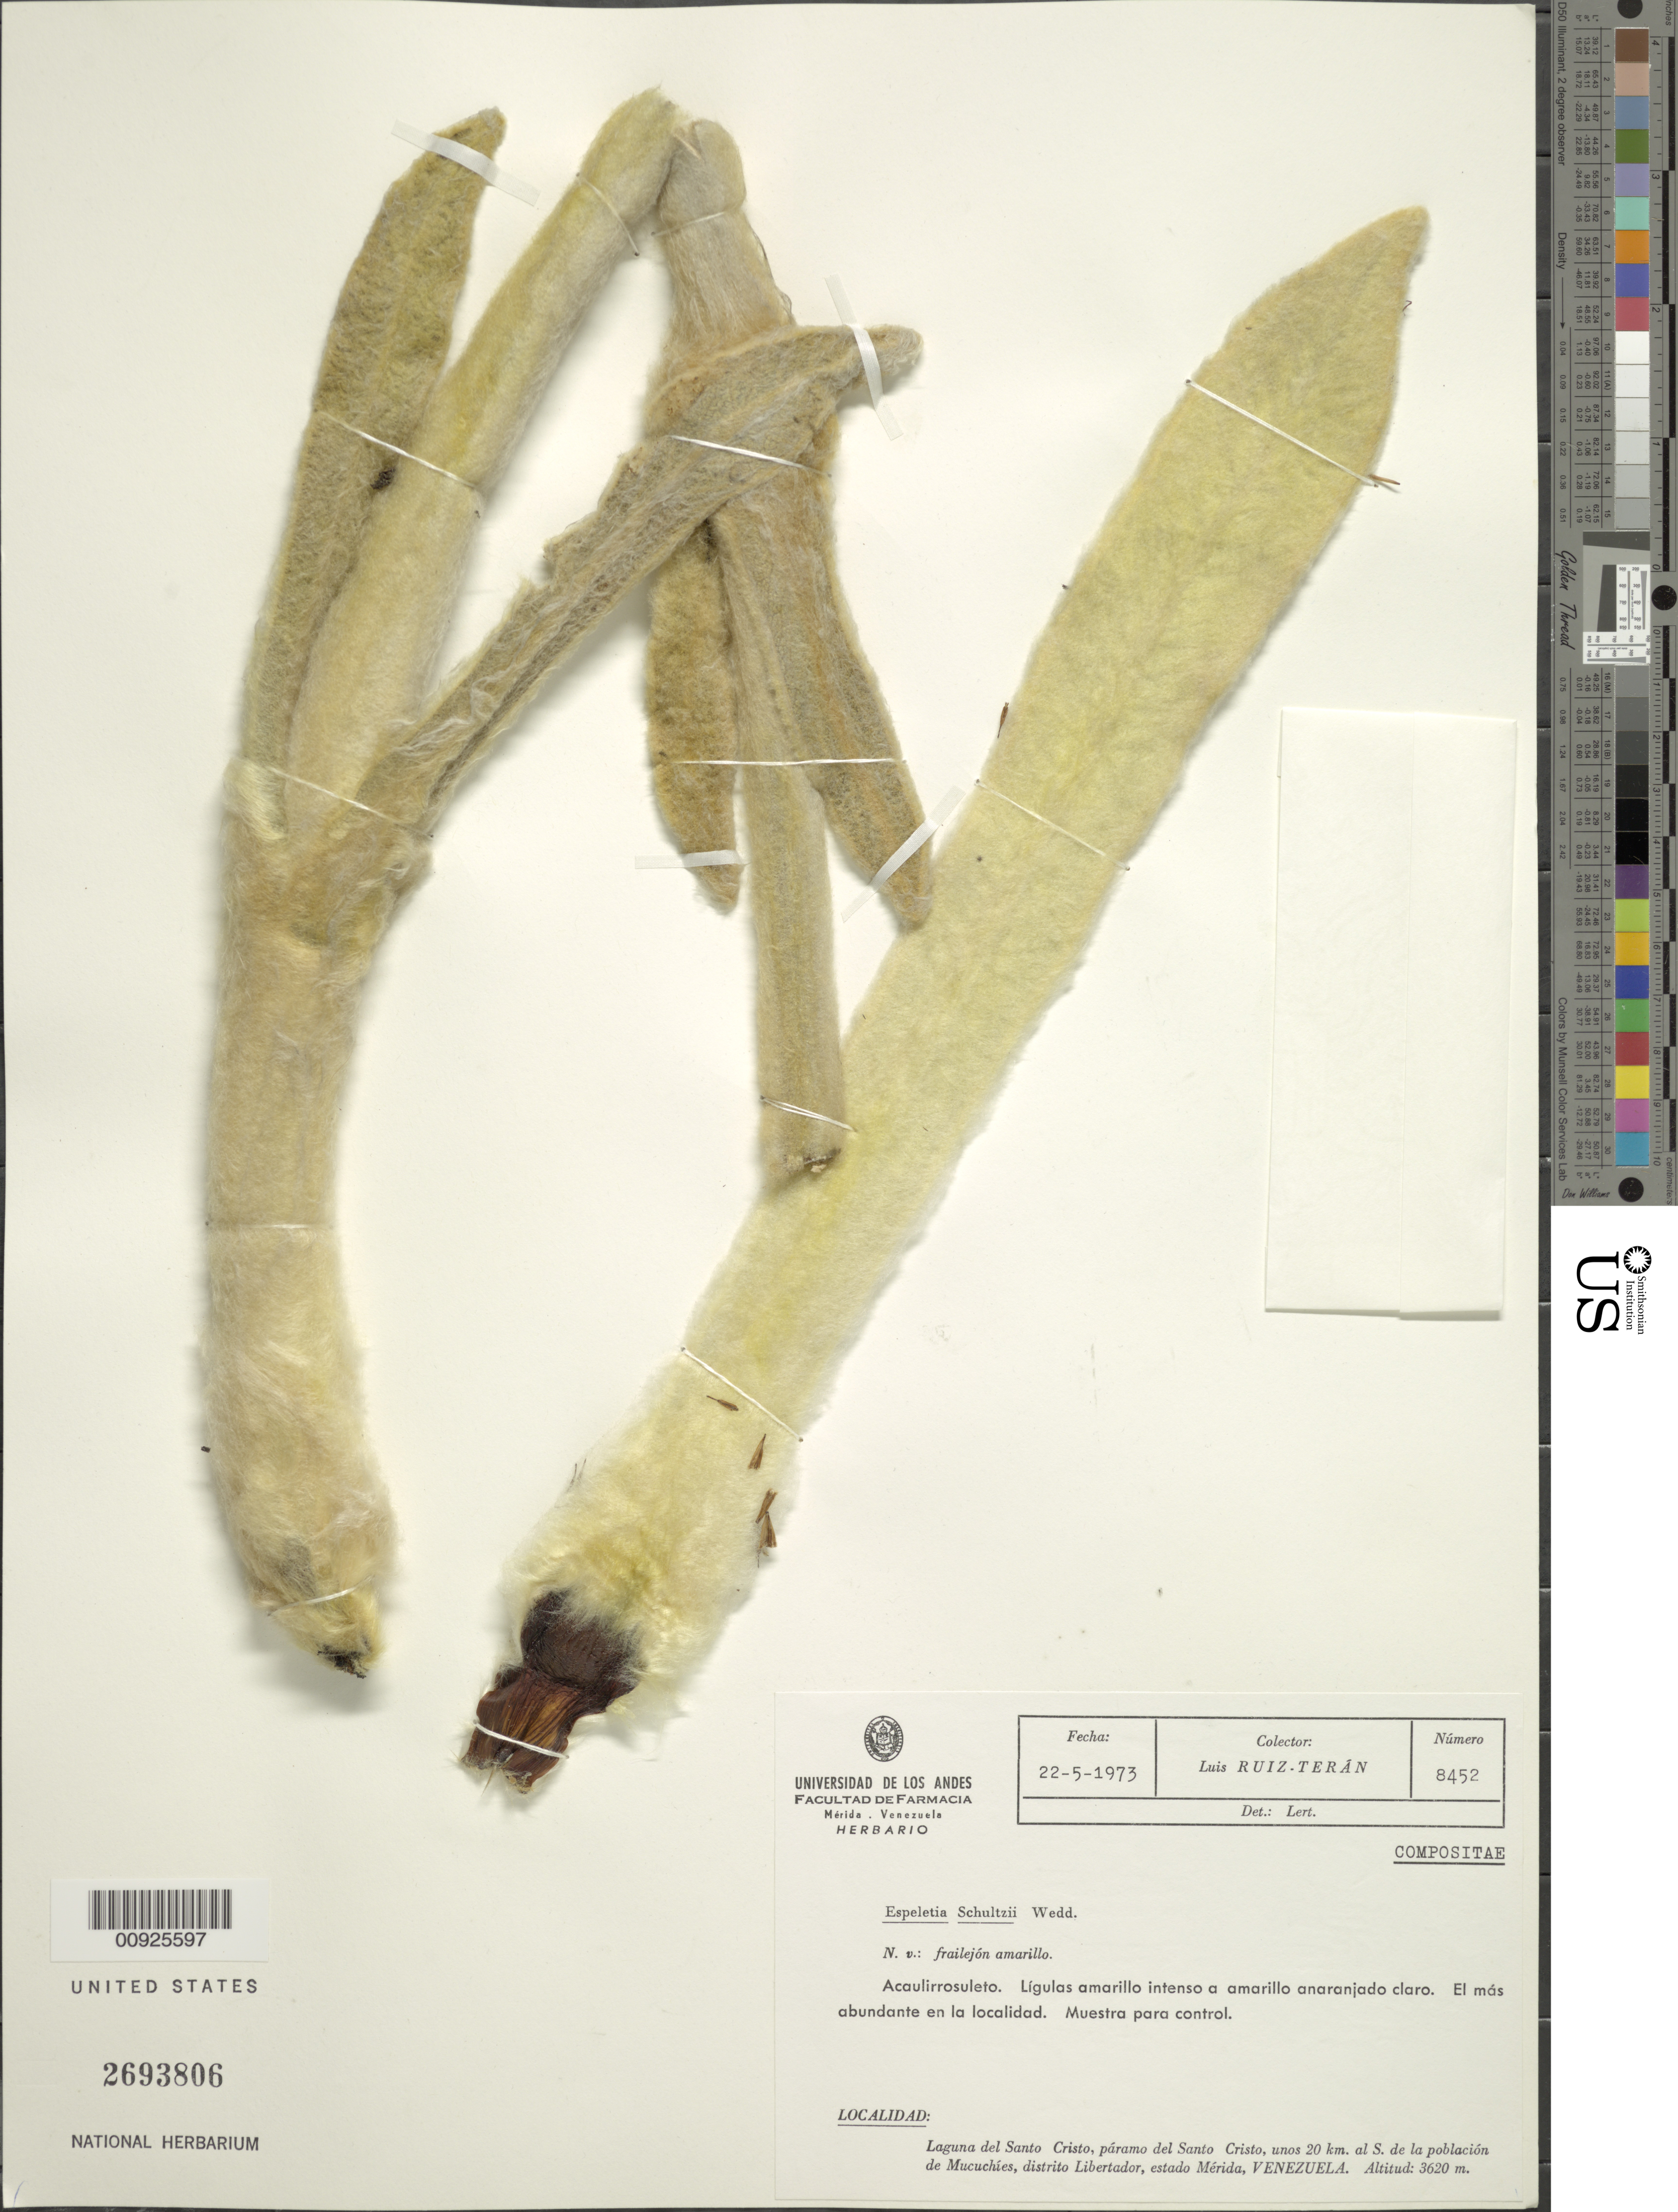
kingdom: Plantae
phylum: Tracheophyta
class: Magnoliopsida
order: Asterales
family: Asteraceae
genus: Espeletia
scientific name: Espeletia schultzii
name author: Wedd.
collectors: L. E. Ruíz-Terán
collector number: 8452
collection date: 1973-05-22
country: Venezuela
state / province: Mérida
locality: P. del Santo Cristo. Laguna del Santo Cristo, P. del Santo Cristo, unos 20 km al S de la población de Mucuchíes, distrito Libertador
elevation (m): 3620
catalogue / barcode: US 2693806